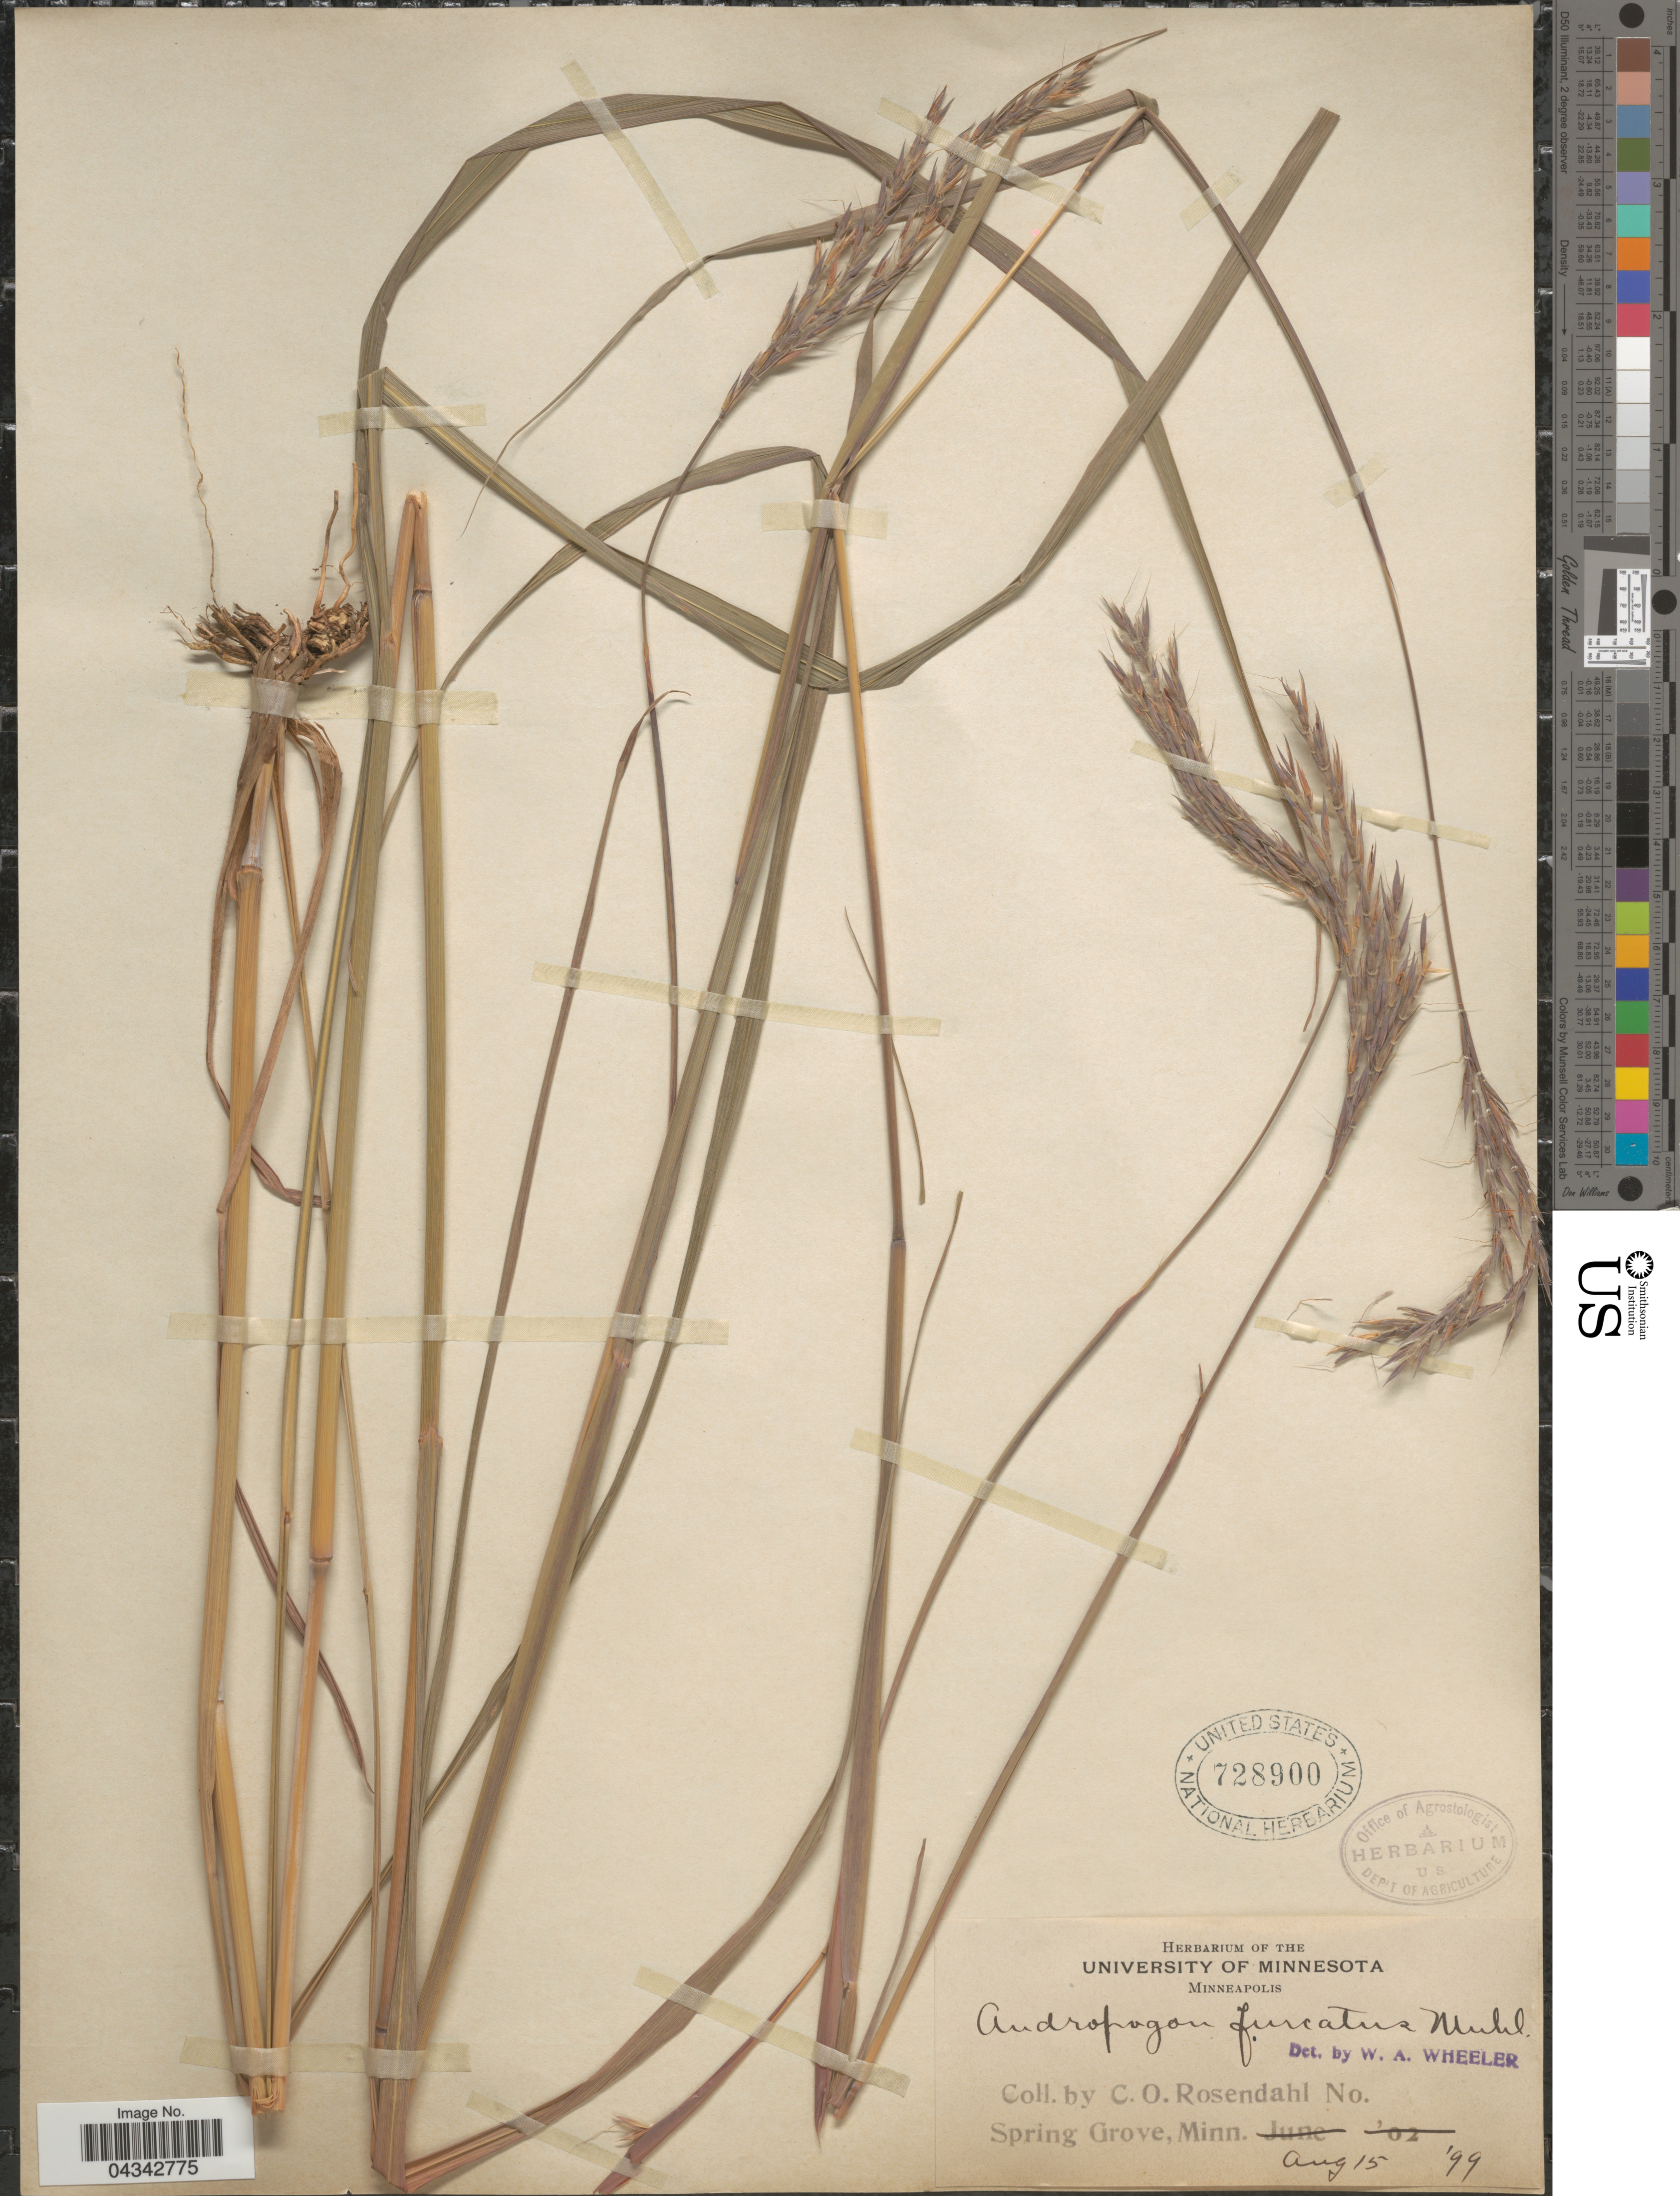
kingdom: Plantae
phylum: Tracheophyta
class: Liliopsida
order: Poales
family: Poaceae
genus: Andropogon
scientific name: Andropogon gerardii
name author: Vitman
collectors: C. O. Rosendahl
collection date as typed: Transcribed d/m/y: 15/8/99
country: United States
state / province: Minnesota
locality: Spring Grove.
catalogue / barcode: US 728900